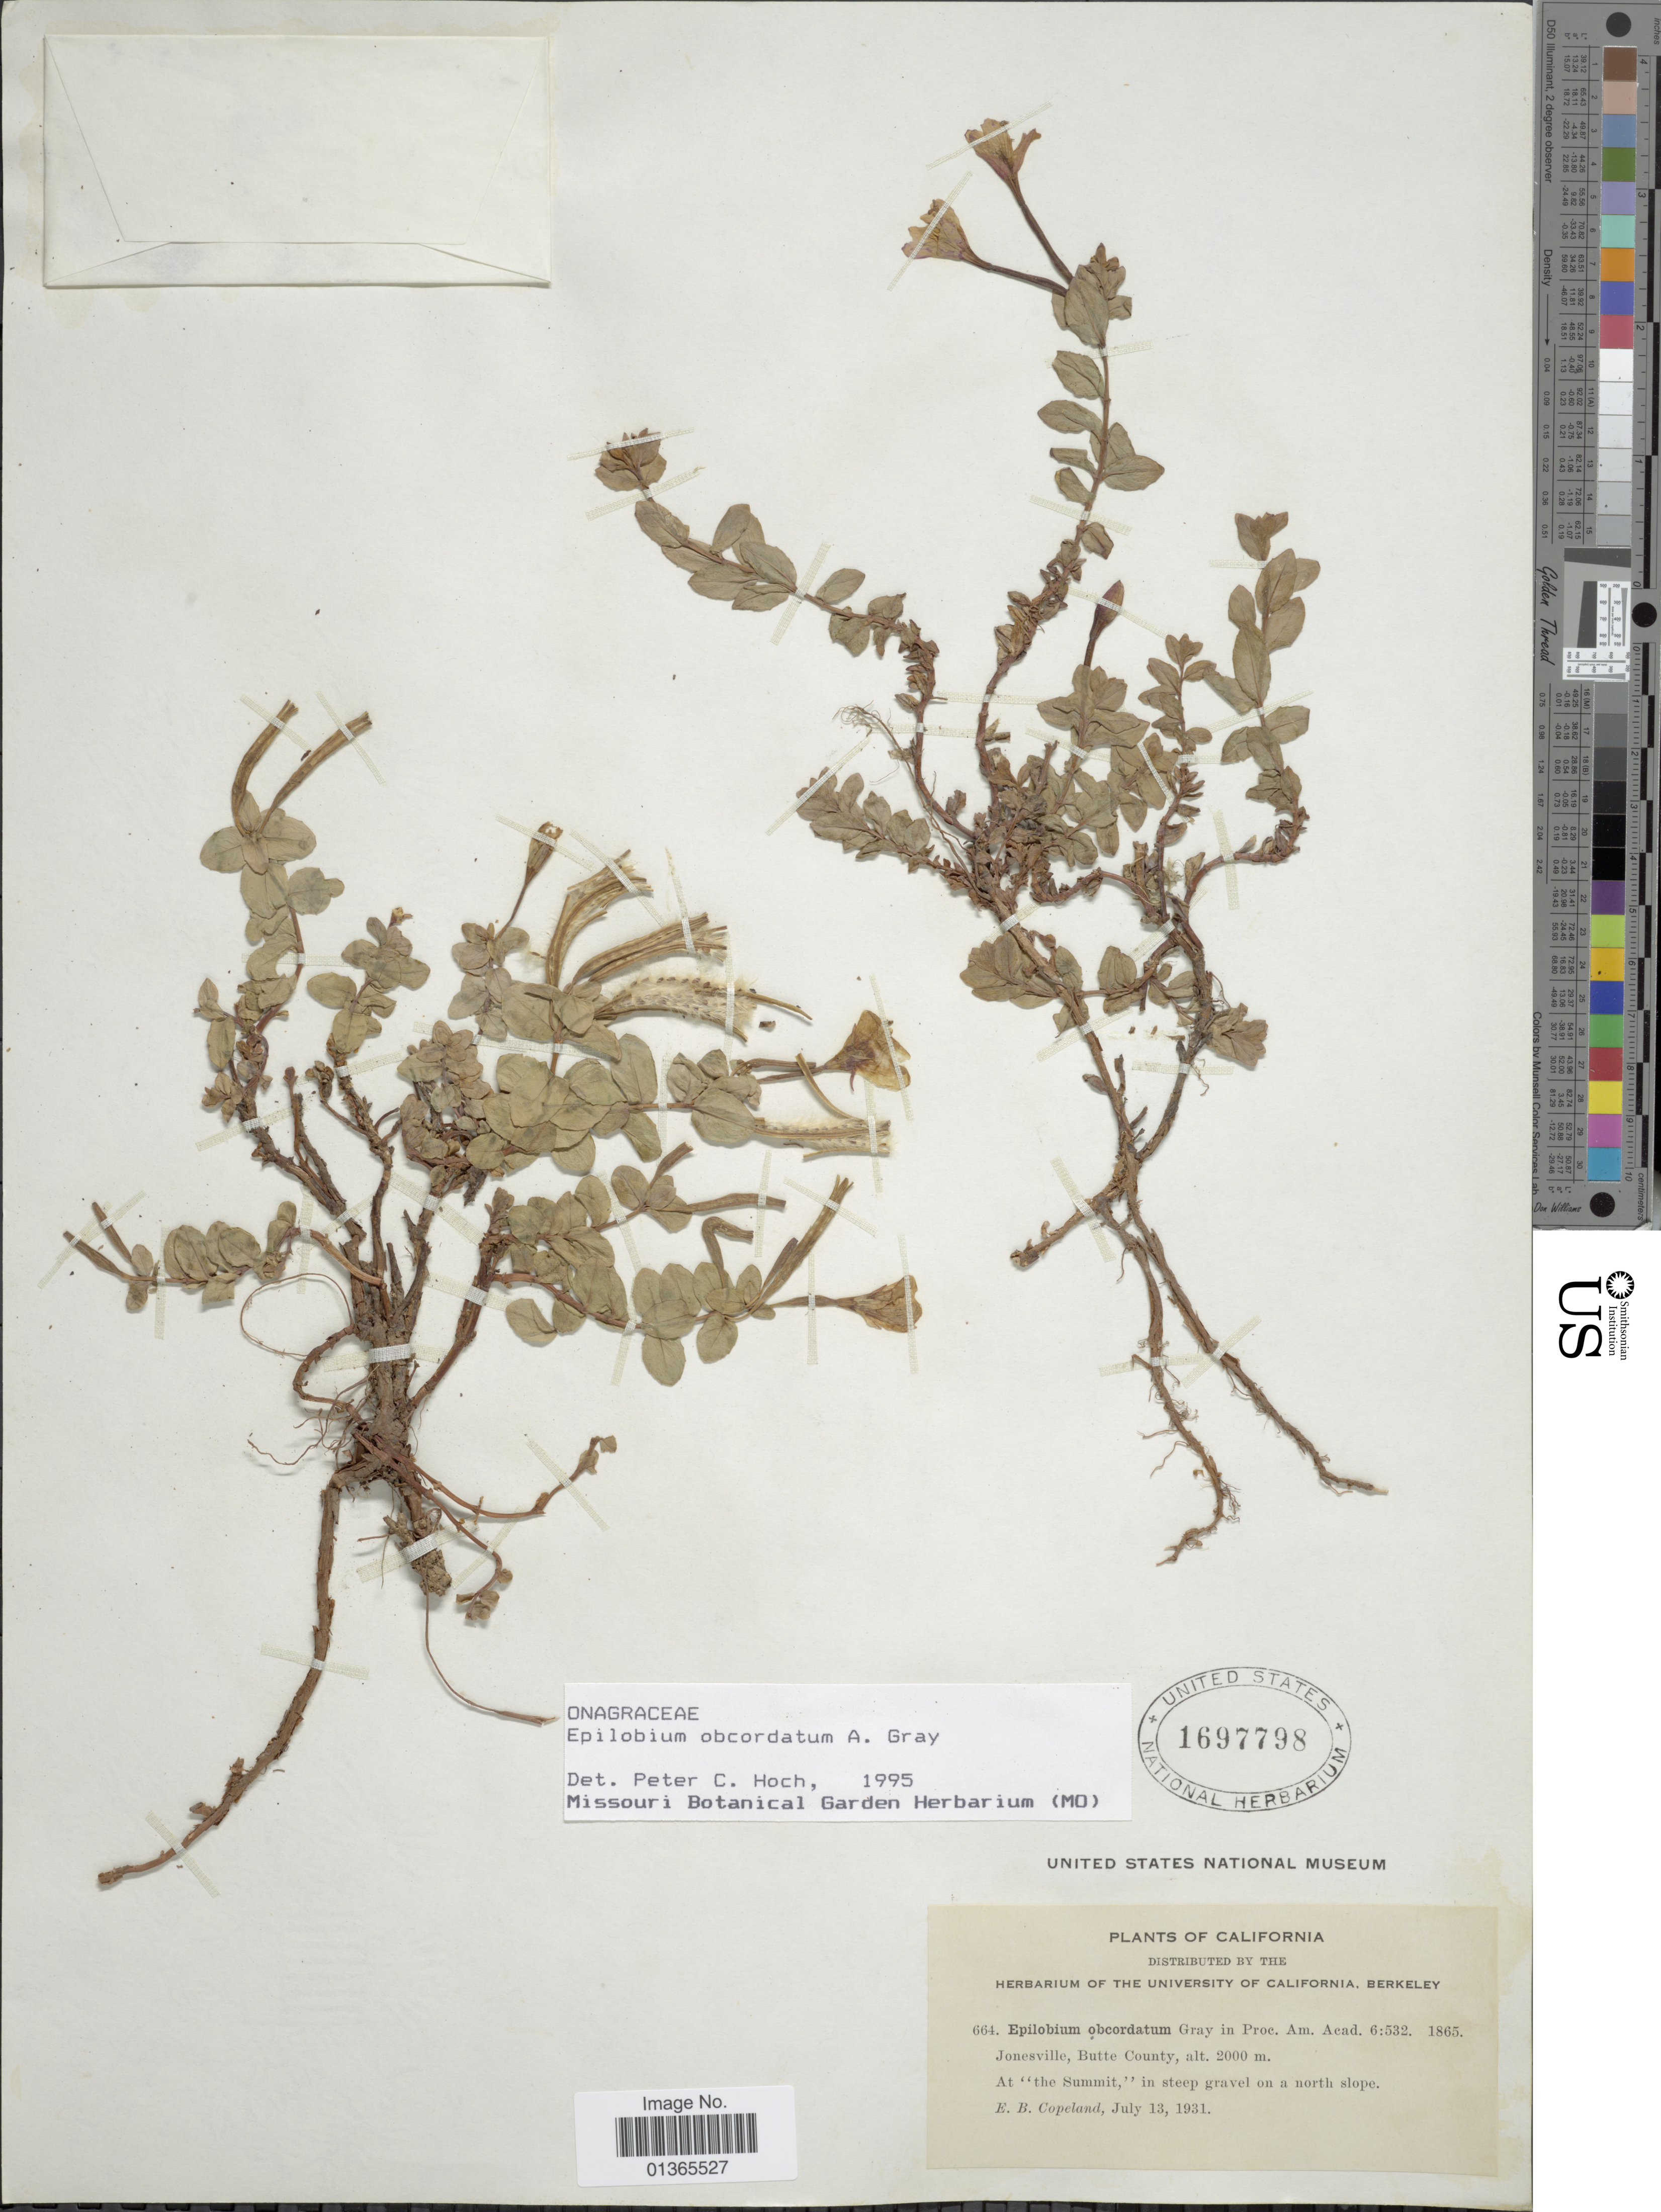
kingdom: Plantae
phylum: Tracheophyta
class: Magnoliopsida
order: Myrtales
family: Onagraceae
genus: Epilobium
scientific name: Epilobium obcordatum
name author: A. Gray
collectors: E. B. Copeland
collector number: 664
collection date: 1931-07-13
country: United States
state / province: California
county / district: Butte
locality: Jonesville, Butte County.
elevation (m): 2000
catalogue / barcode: US 1697798